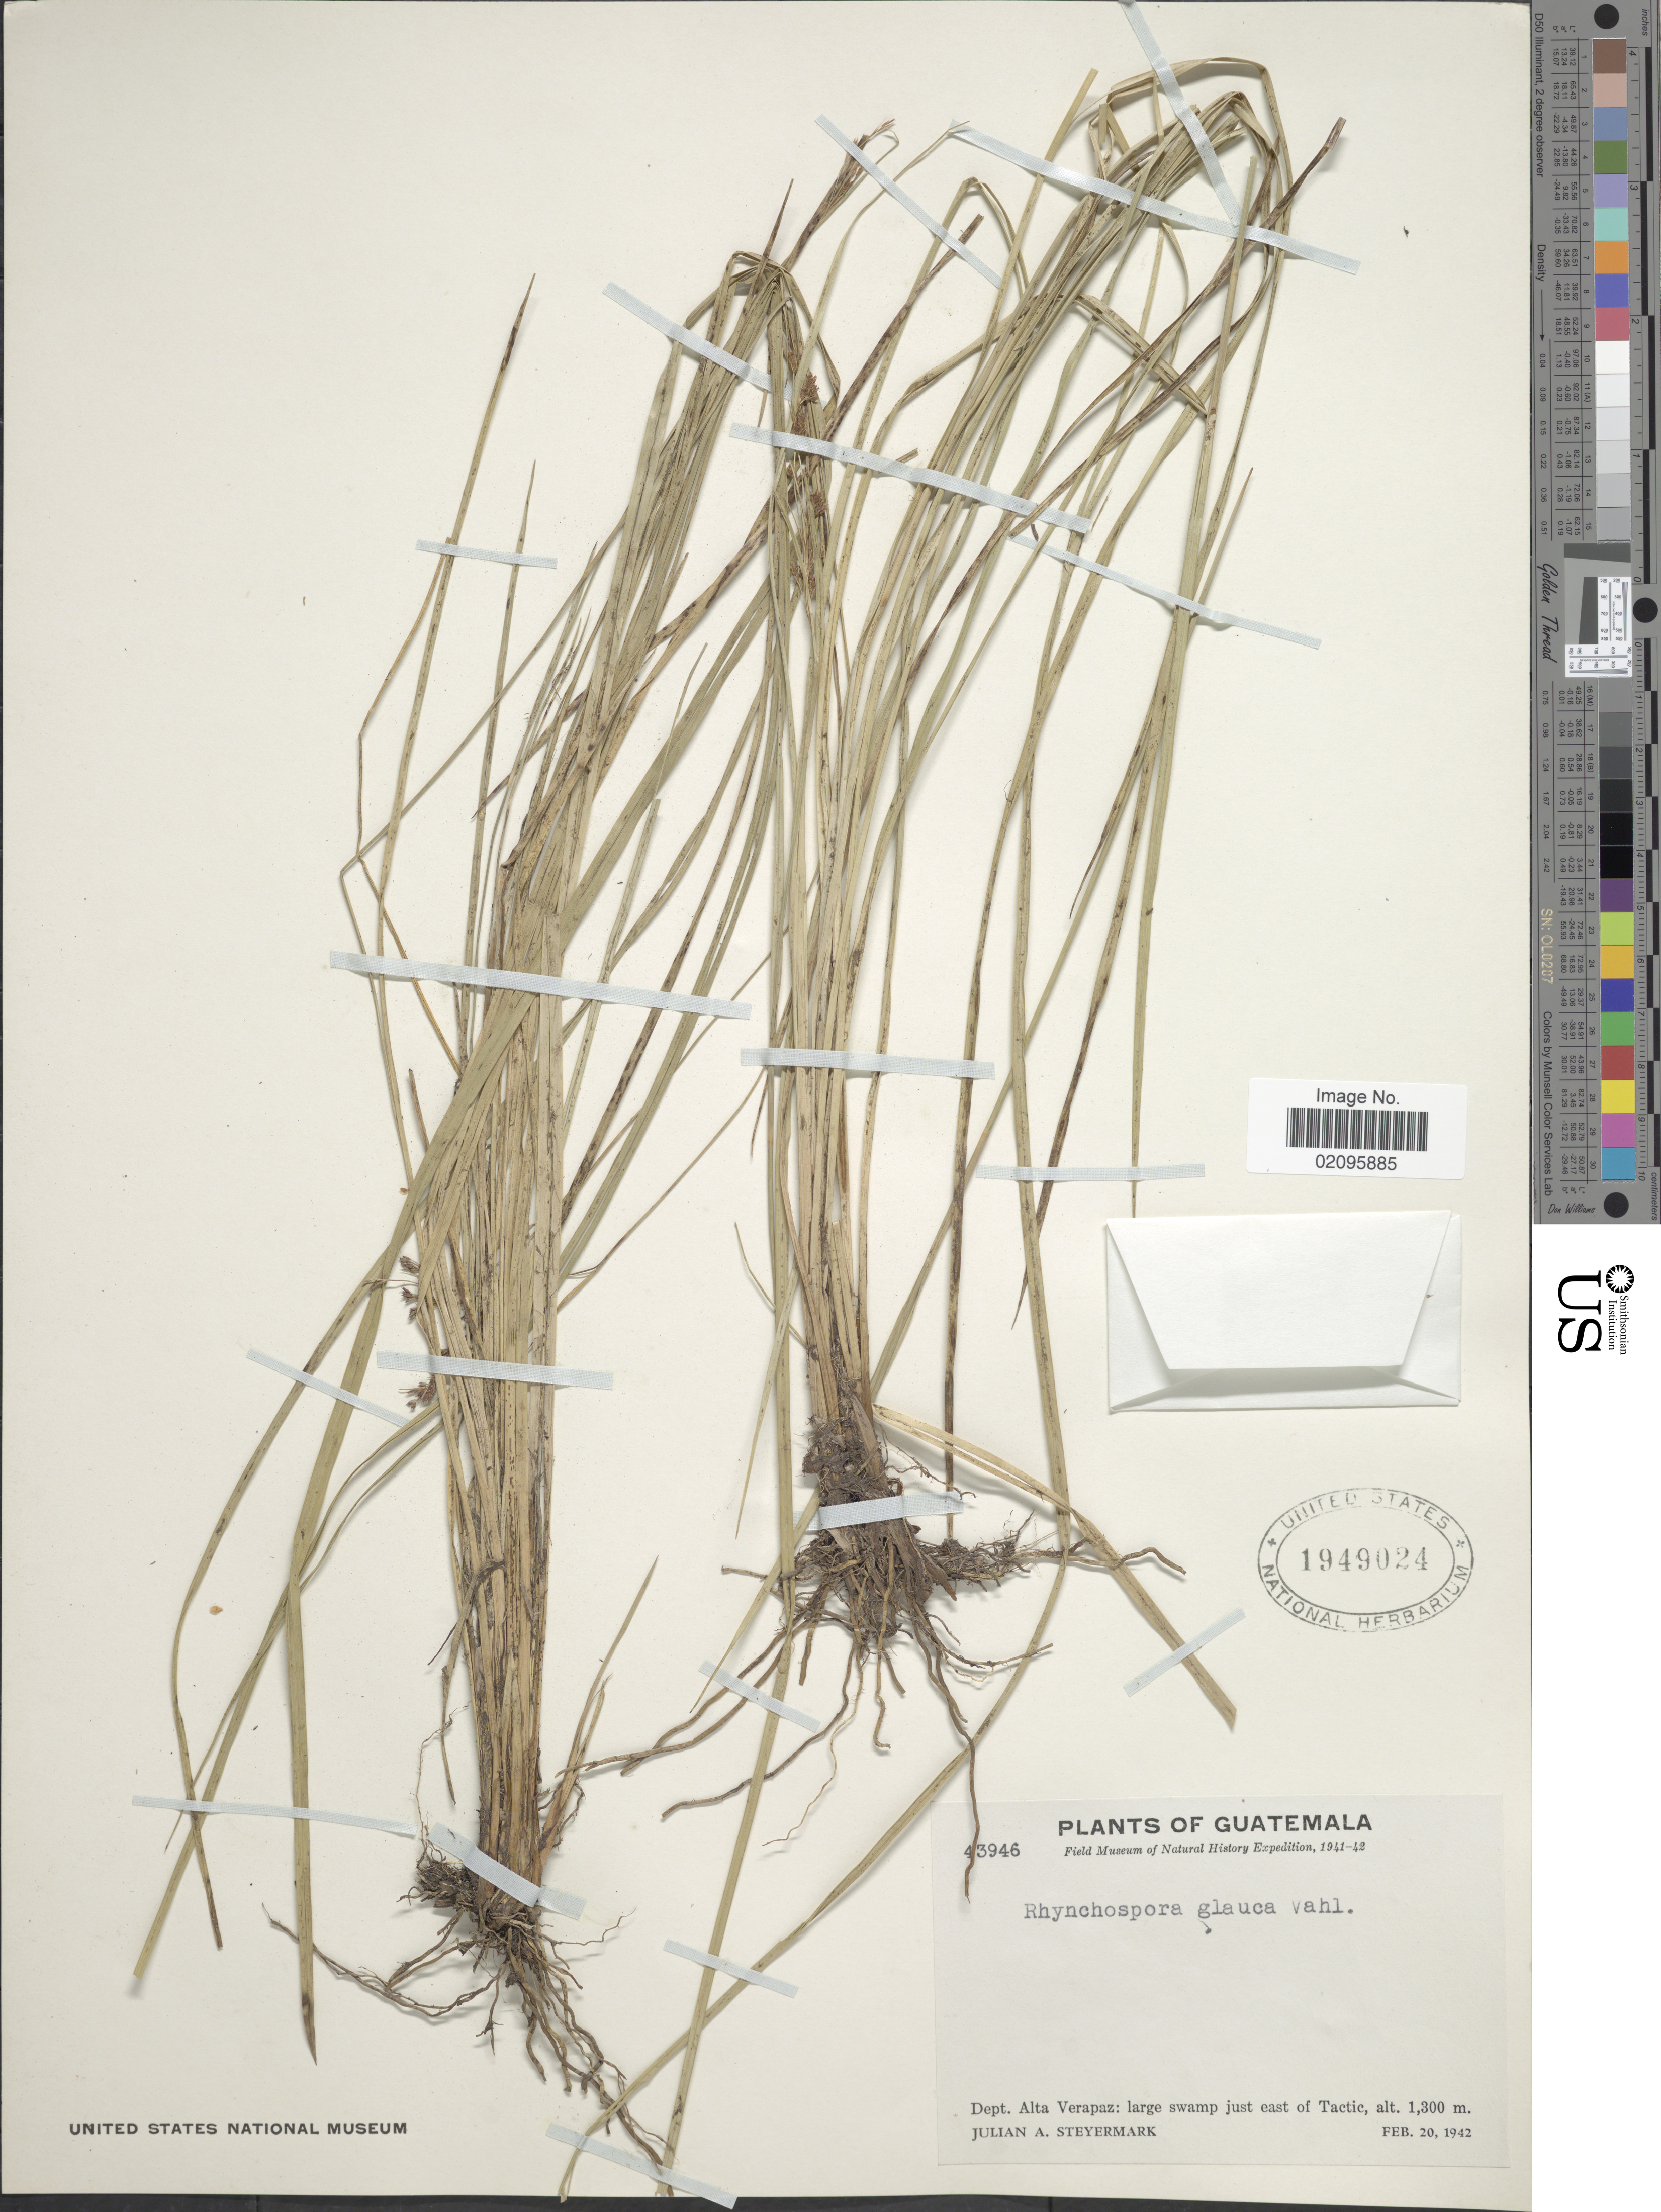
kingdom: Plantae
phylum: Tracheophyta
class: Liliopsida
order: Poales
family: Cyperaceae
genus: Rhynchospora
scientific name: Rhynchospora globularis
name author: (Chapm.) Small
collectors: J. Steyermark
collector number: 43946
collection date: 1942-02-20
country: Guatemala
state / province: Alta Verapaz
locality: Large swamp just east of Tactic.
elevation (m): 1300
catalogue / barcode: US 1949024